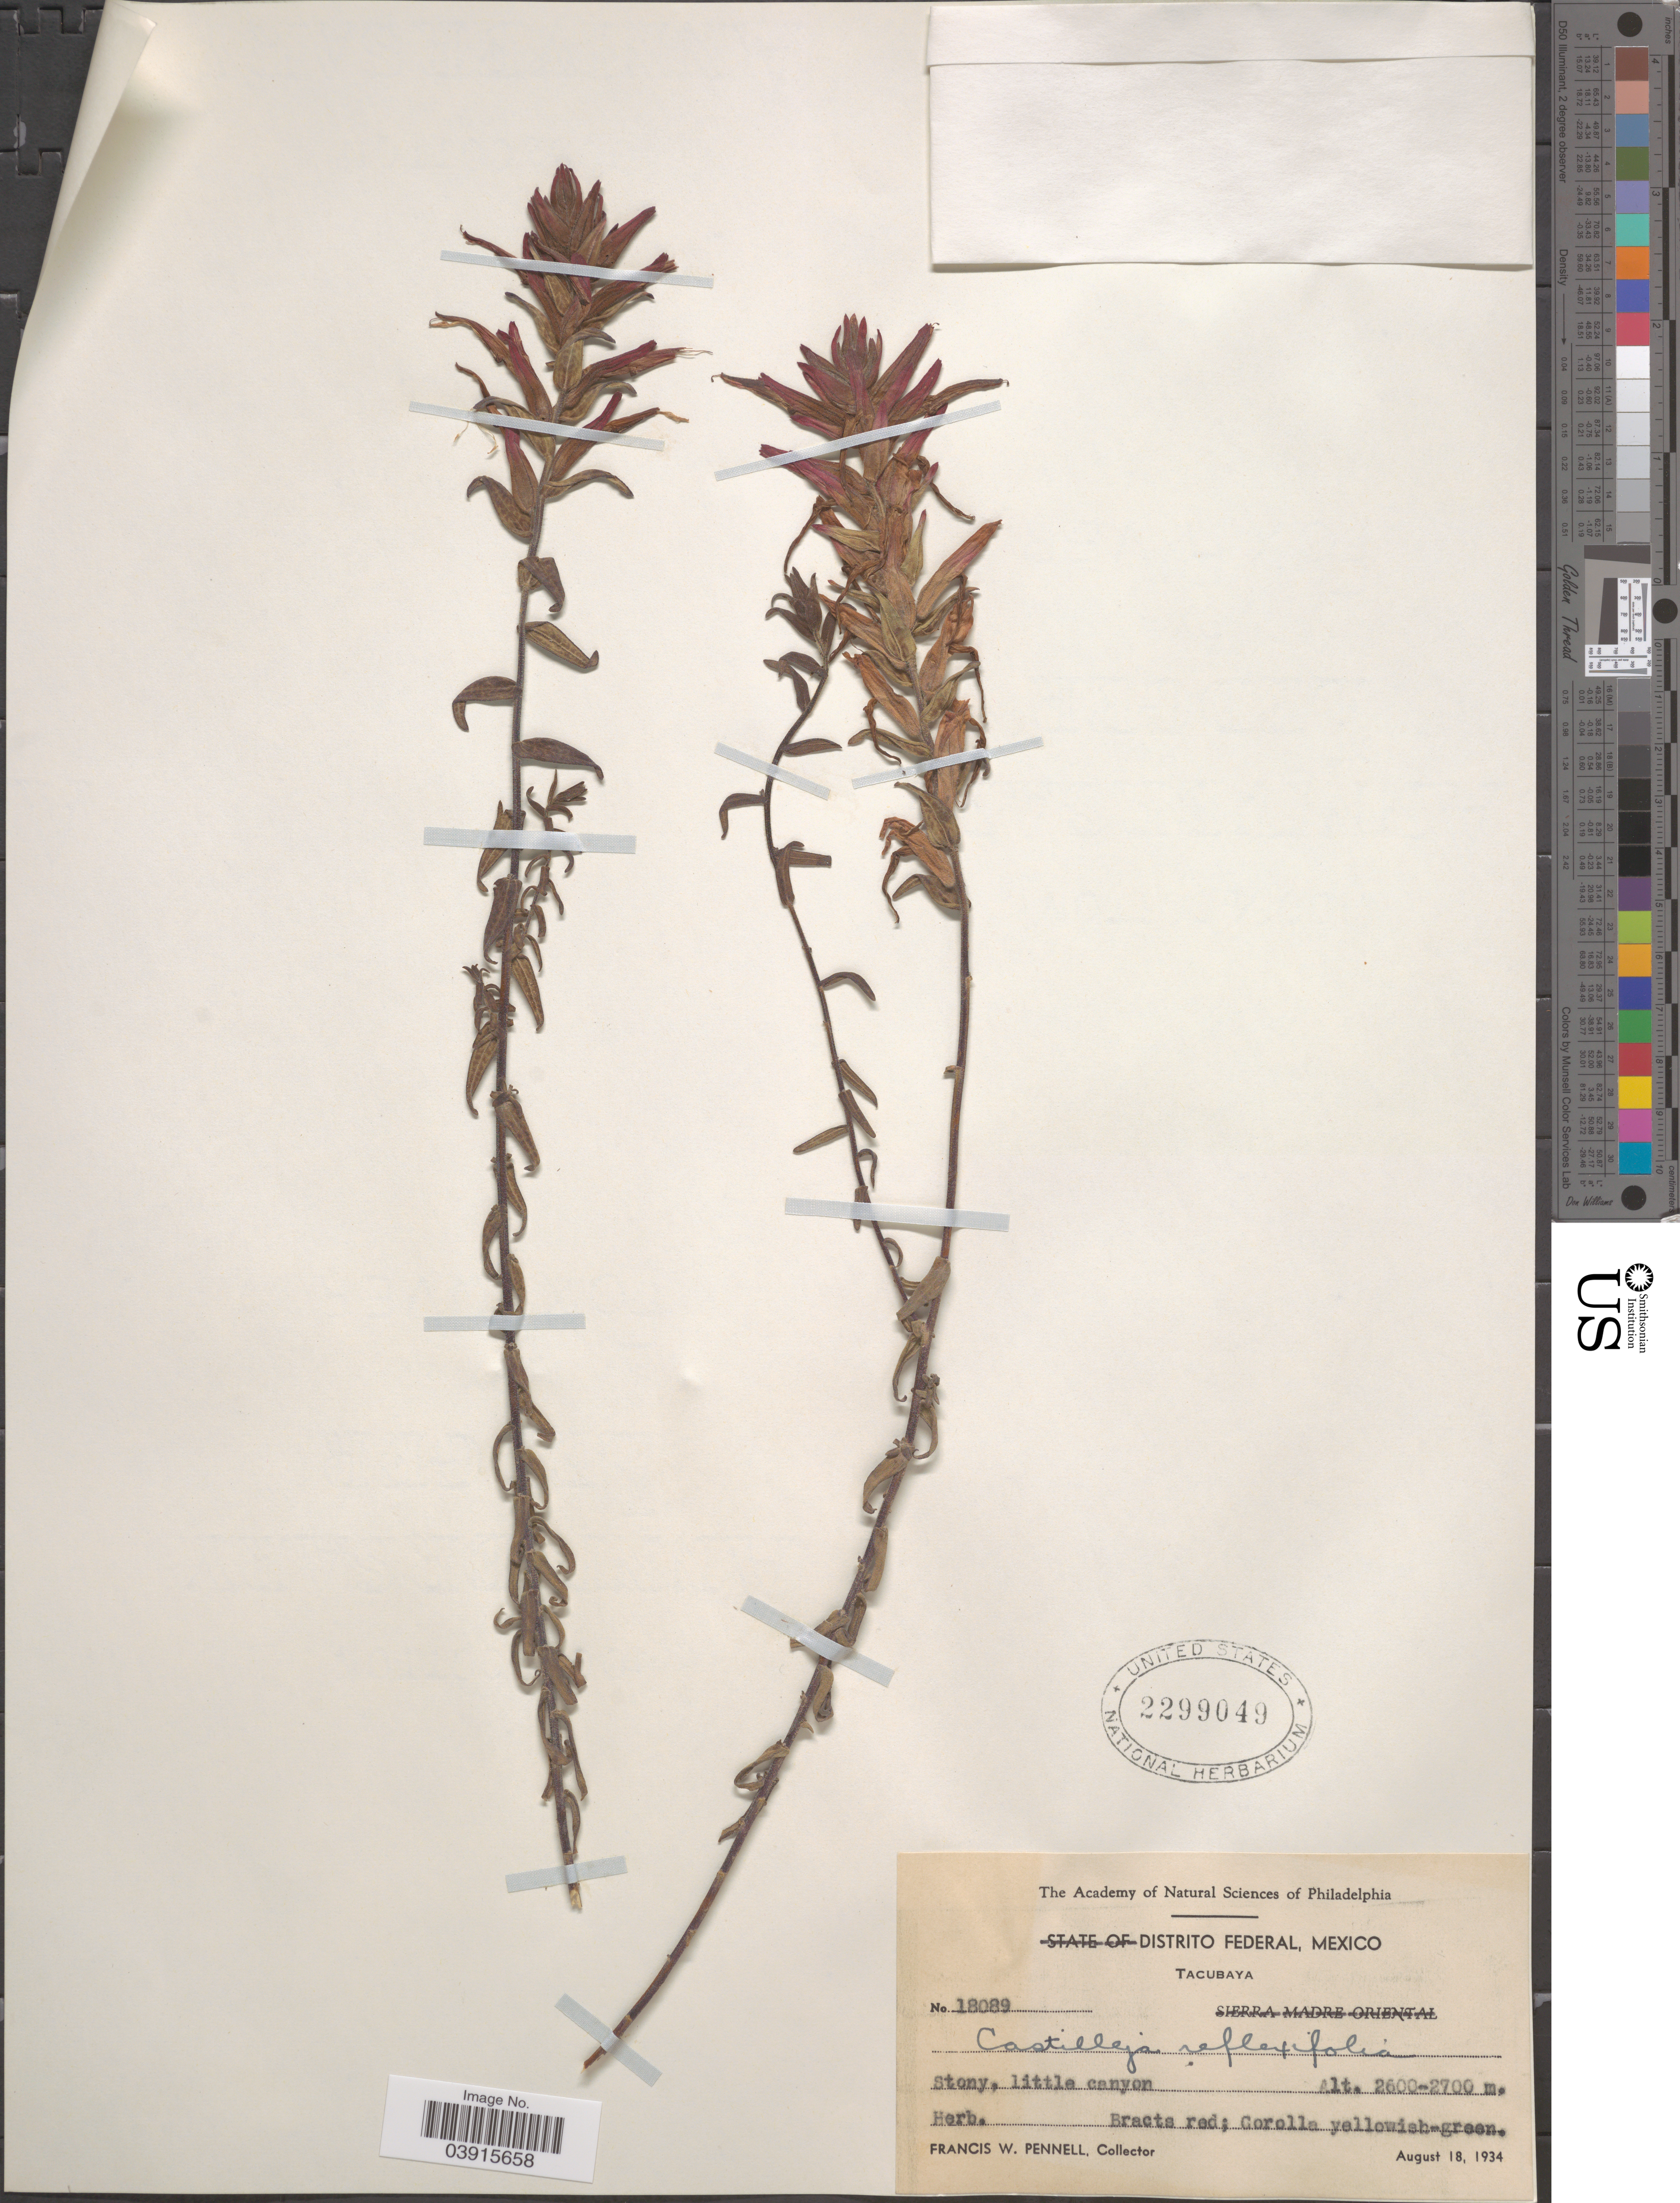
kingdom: Plantae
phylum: Tracheophyta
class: Magnoliopsida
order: Lamiales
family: Orobanchaceae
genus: Castilleja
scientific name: Castilleja tenuiflora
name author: Benth.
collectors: F. W. Pennell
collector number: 18089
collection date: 1934-08-18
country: Mexico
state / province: Distrito Federal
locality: Tacubaya. Little canyon.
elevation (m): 2600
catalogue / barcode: US 2299049